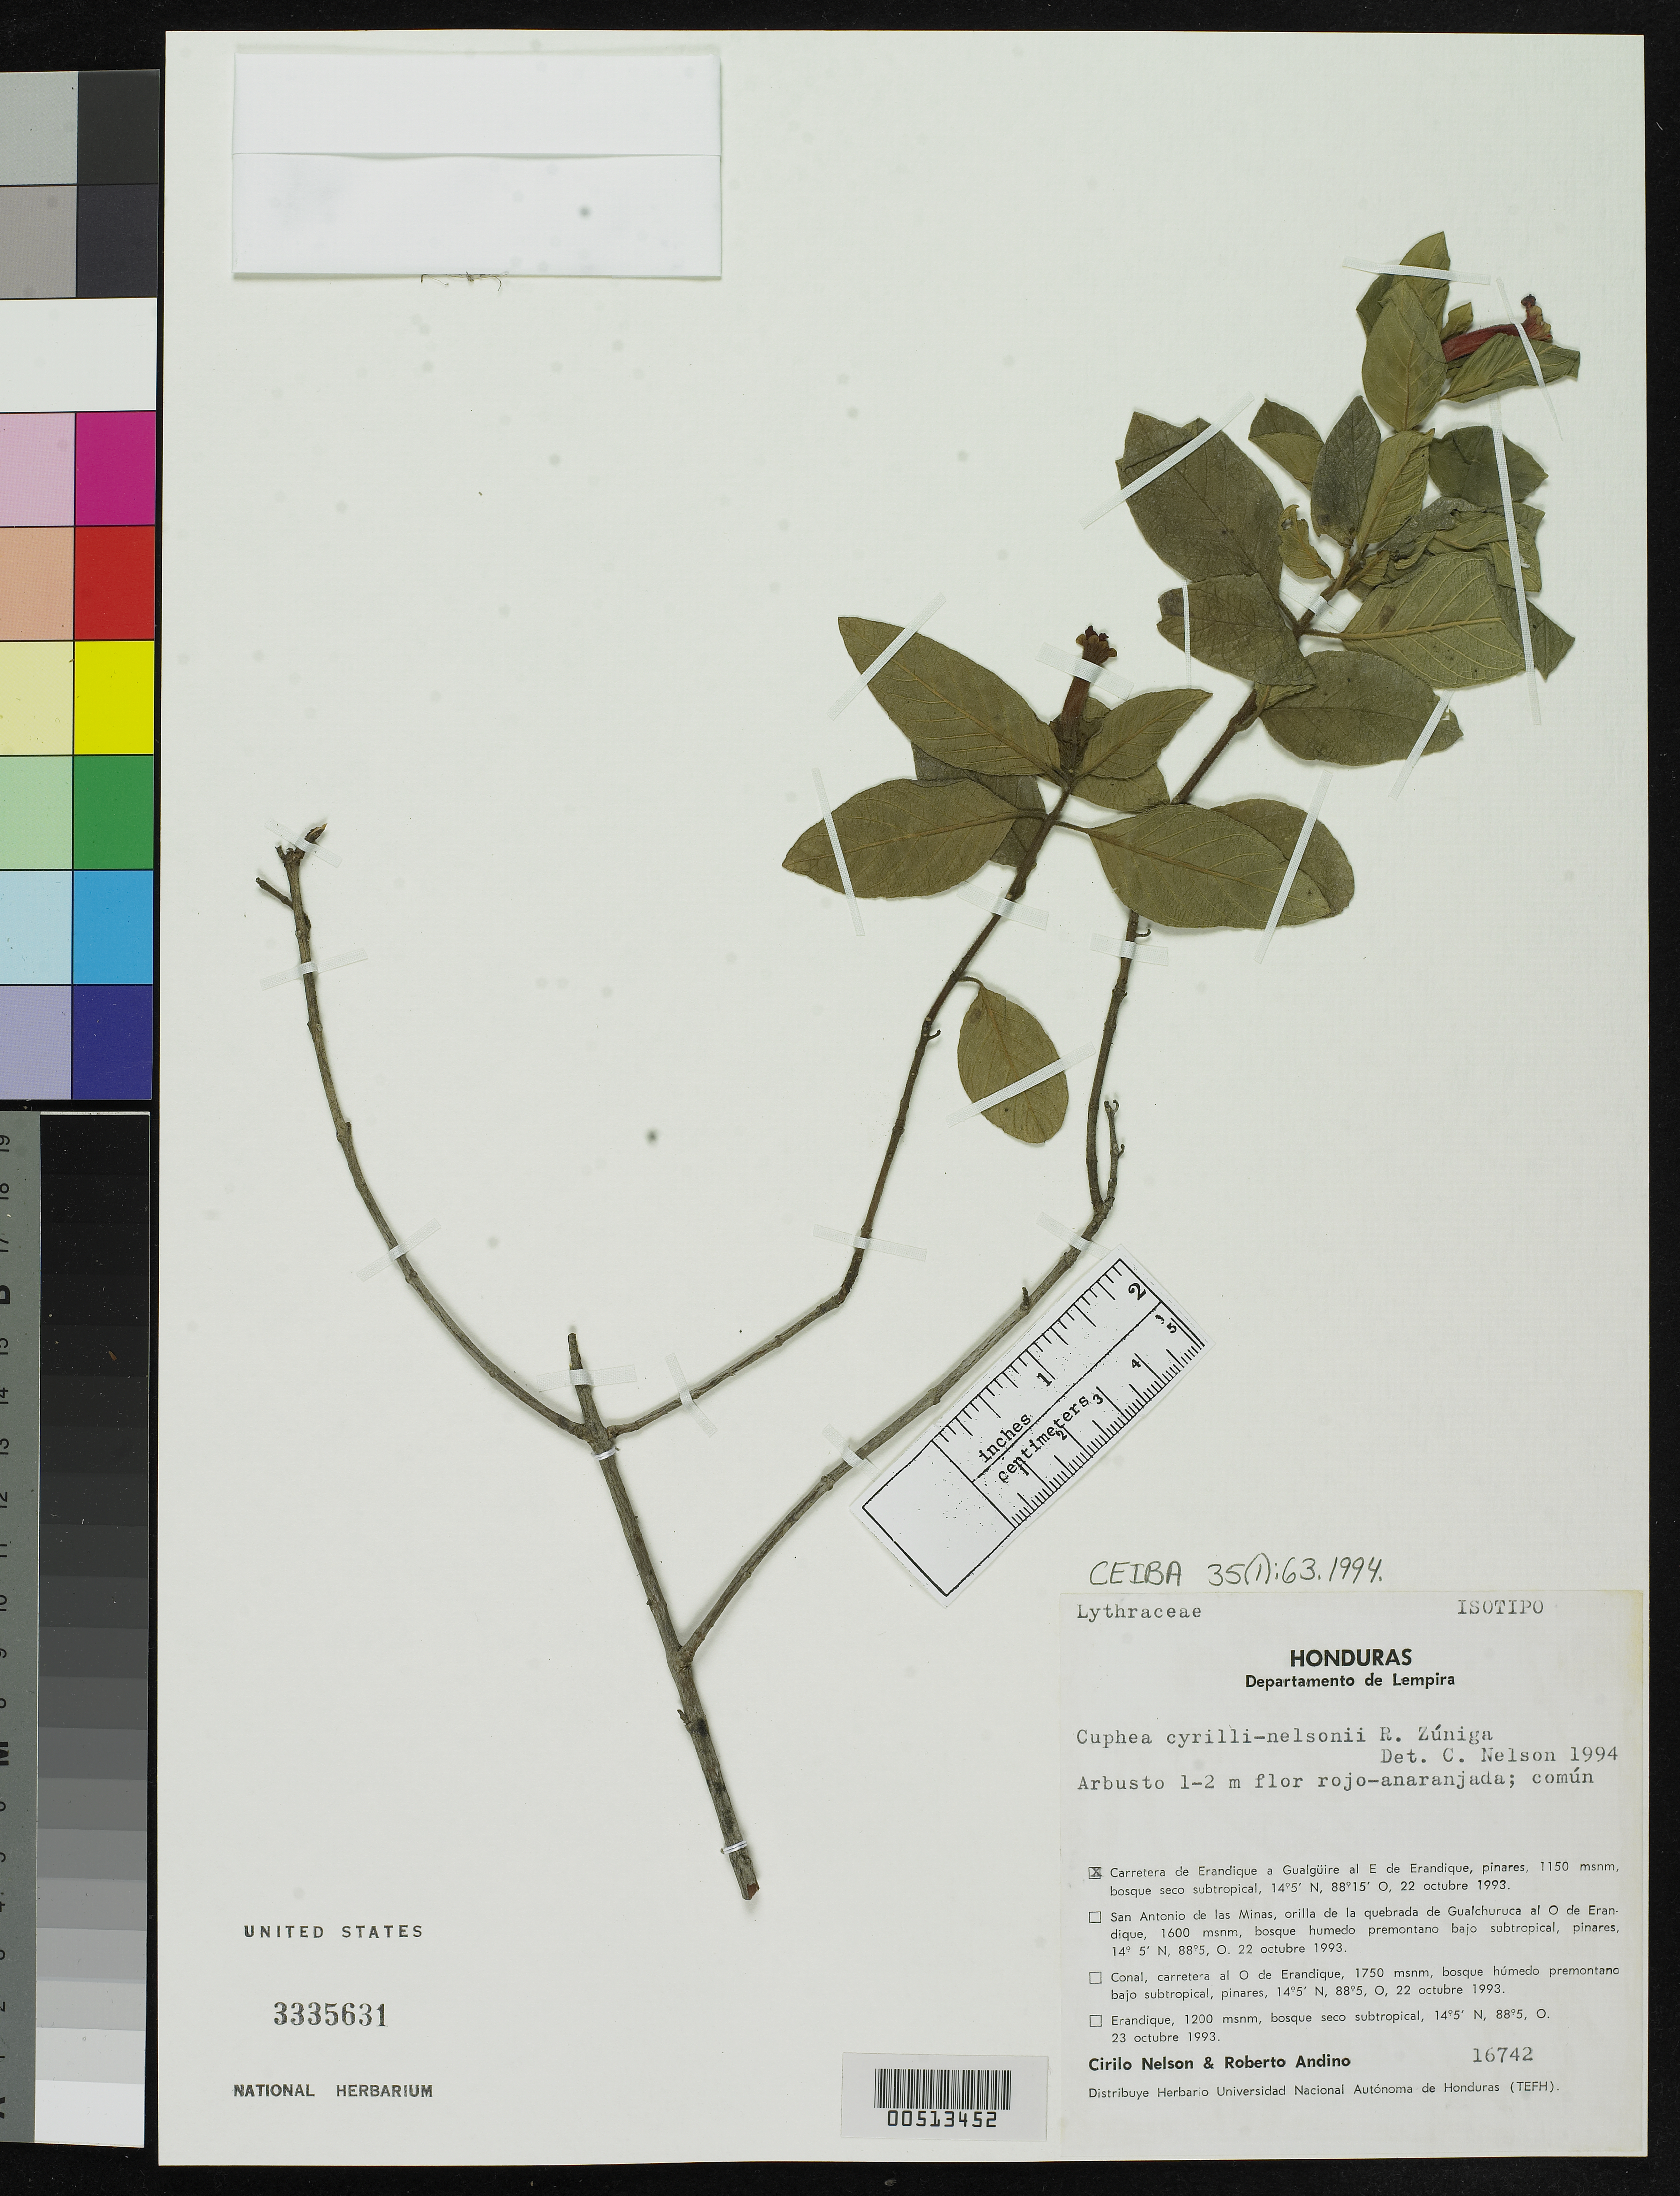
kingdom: Plantae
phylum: Tracheophyta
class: Magnoliopsida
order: Myrtales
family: Lythraceae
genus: Cuphea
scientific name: Cuphea cyrilli-nelsonii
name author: Zuniga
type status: Isotype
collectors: C. H. Nelson & R. Andino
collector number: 16742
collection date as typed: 22 Oct 1993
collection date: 1993-10-22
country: Honduras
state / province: Lempira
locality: Carretera de Erandique a Gualguire al E de Erandique, Pinares.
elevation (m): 1150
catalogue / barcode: US 3335631